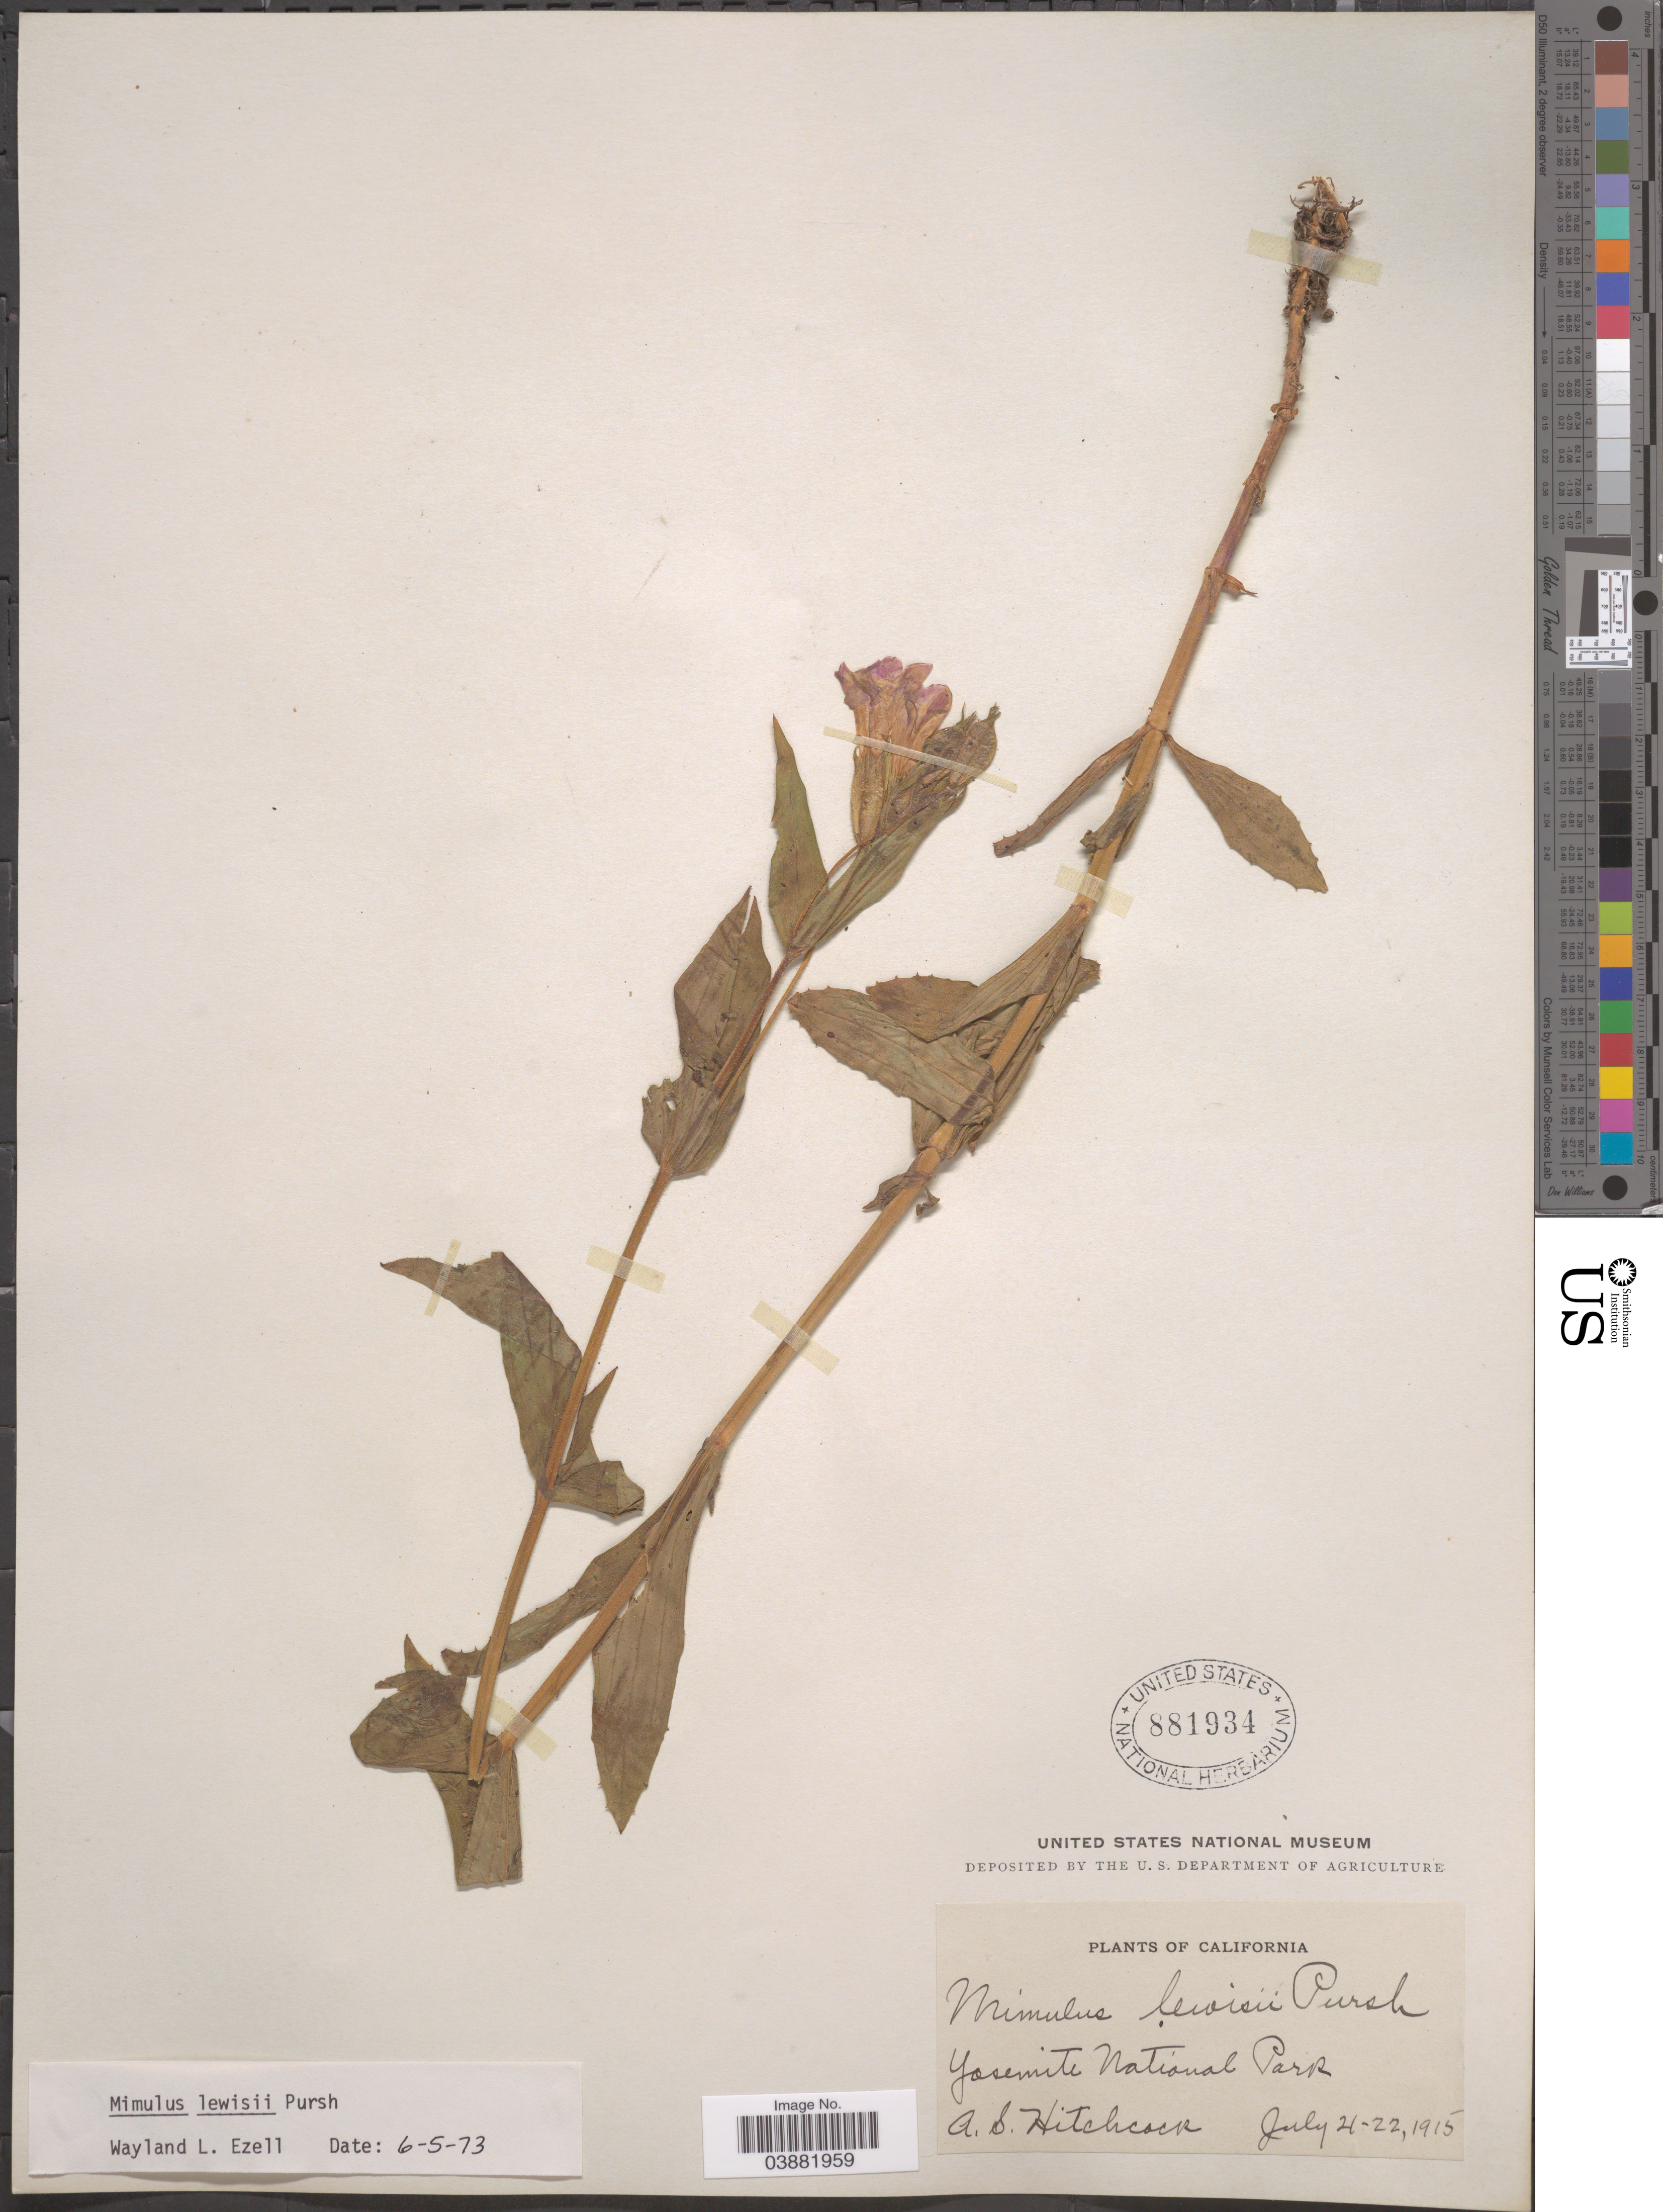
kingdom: Plantae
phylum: Tracheophyta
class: Magnoliopsida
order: Lamiales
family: Phrymaceae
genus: Mimulus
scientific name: Mimulus lewisii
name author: Pursh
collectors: A. S. Hitchcock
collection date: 1915-07-21/1915-07-22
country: United States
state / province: California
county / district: Mariposa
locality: Yosemite National Park.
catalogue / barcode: US 881934